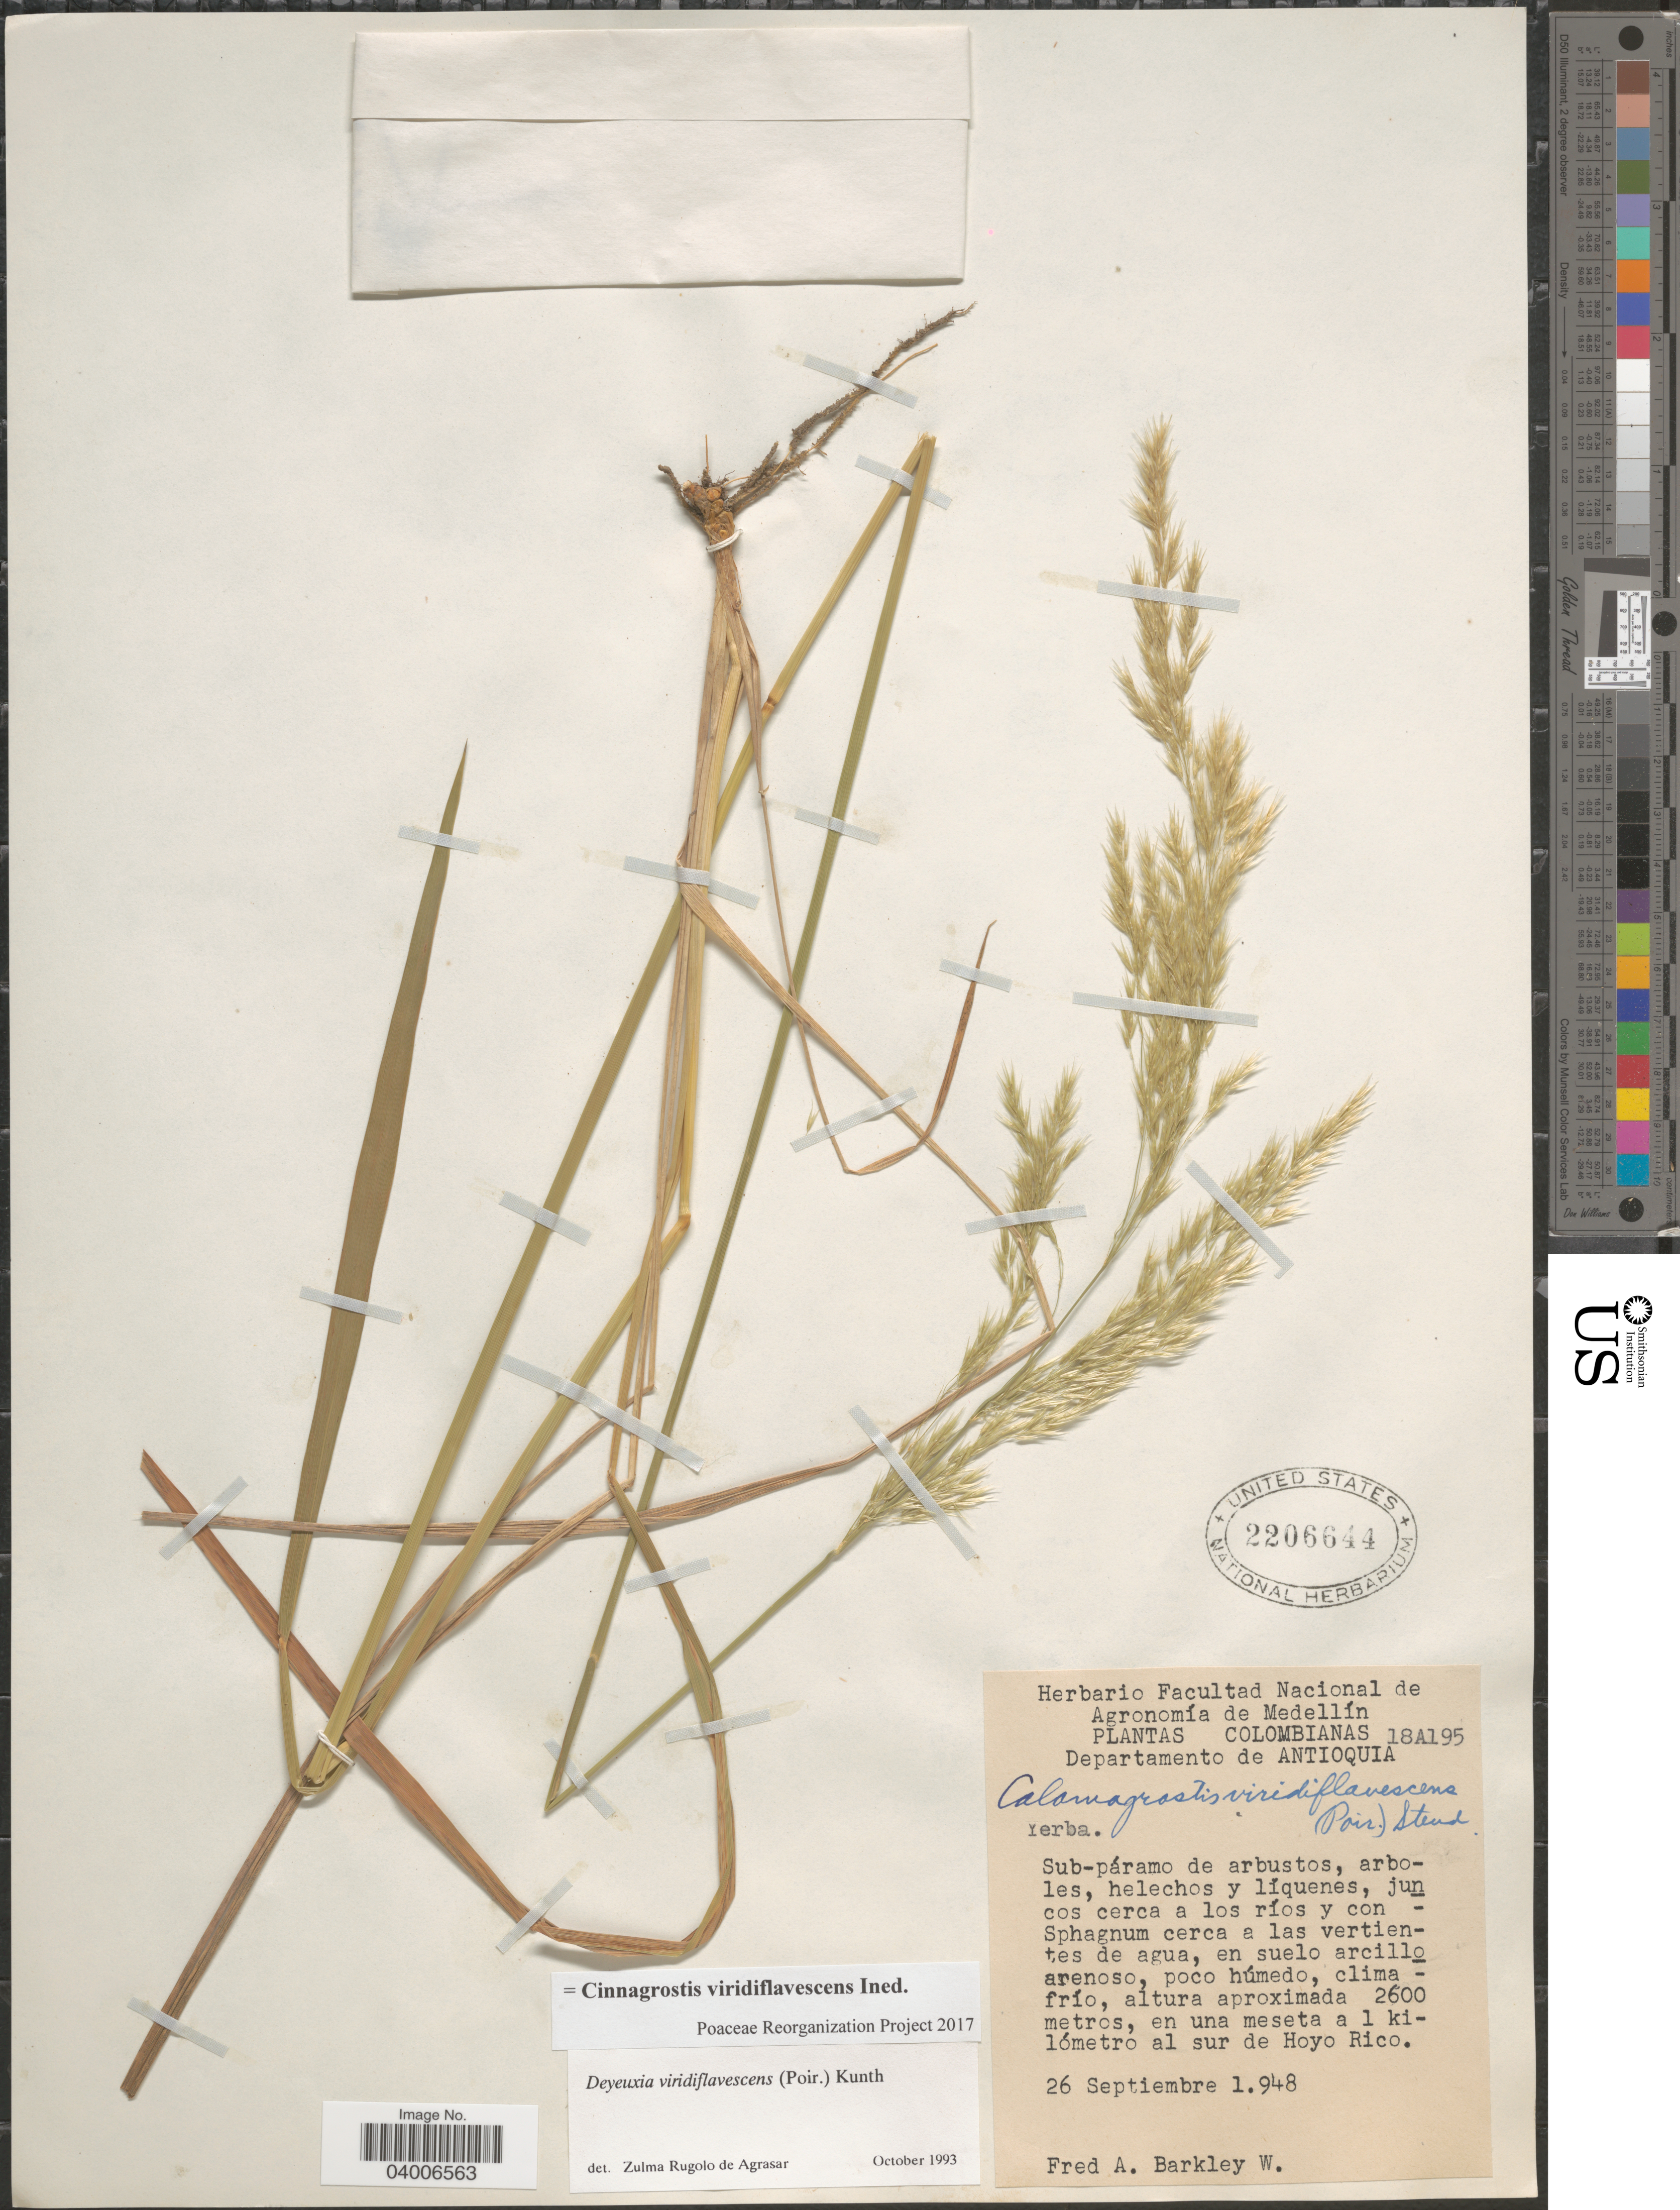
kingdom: Plantae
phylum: Tracheophyta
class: Liliopsida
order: Poales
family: Poaceae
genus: Cinnagrostis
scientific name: Cinnagrostis viridiflavescens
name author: (Poir.) P.M. Peterson et al.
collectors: F. Barkley W.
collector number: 18A195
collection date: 1948-09-26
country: Colombia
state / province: Antioquia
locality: Departamento de Antioquia. En una meseta a 1 kilómetro al sur de Hoyo Rico.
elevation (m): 2600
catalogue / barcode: US 2206644